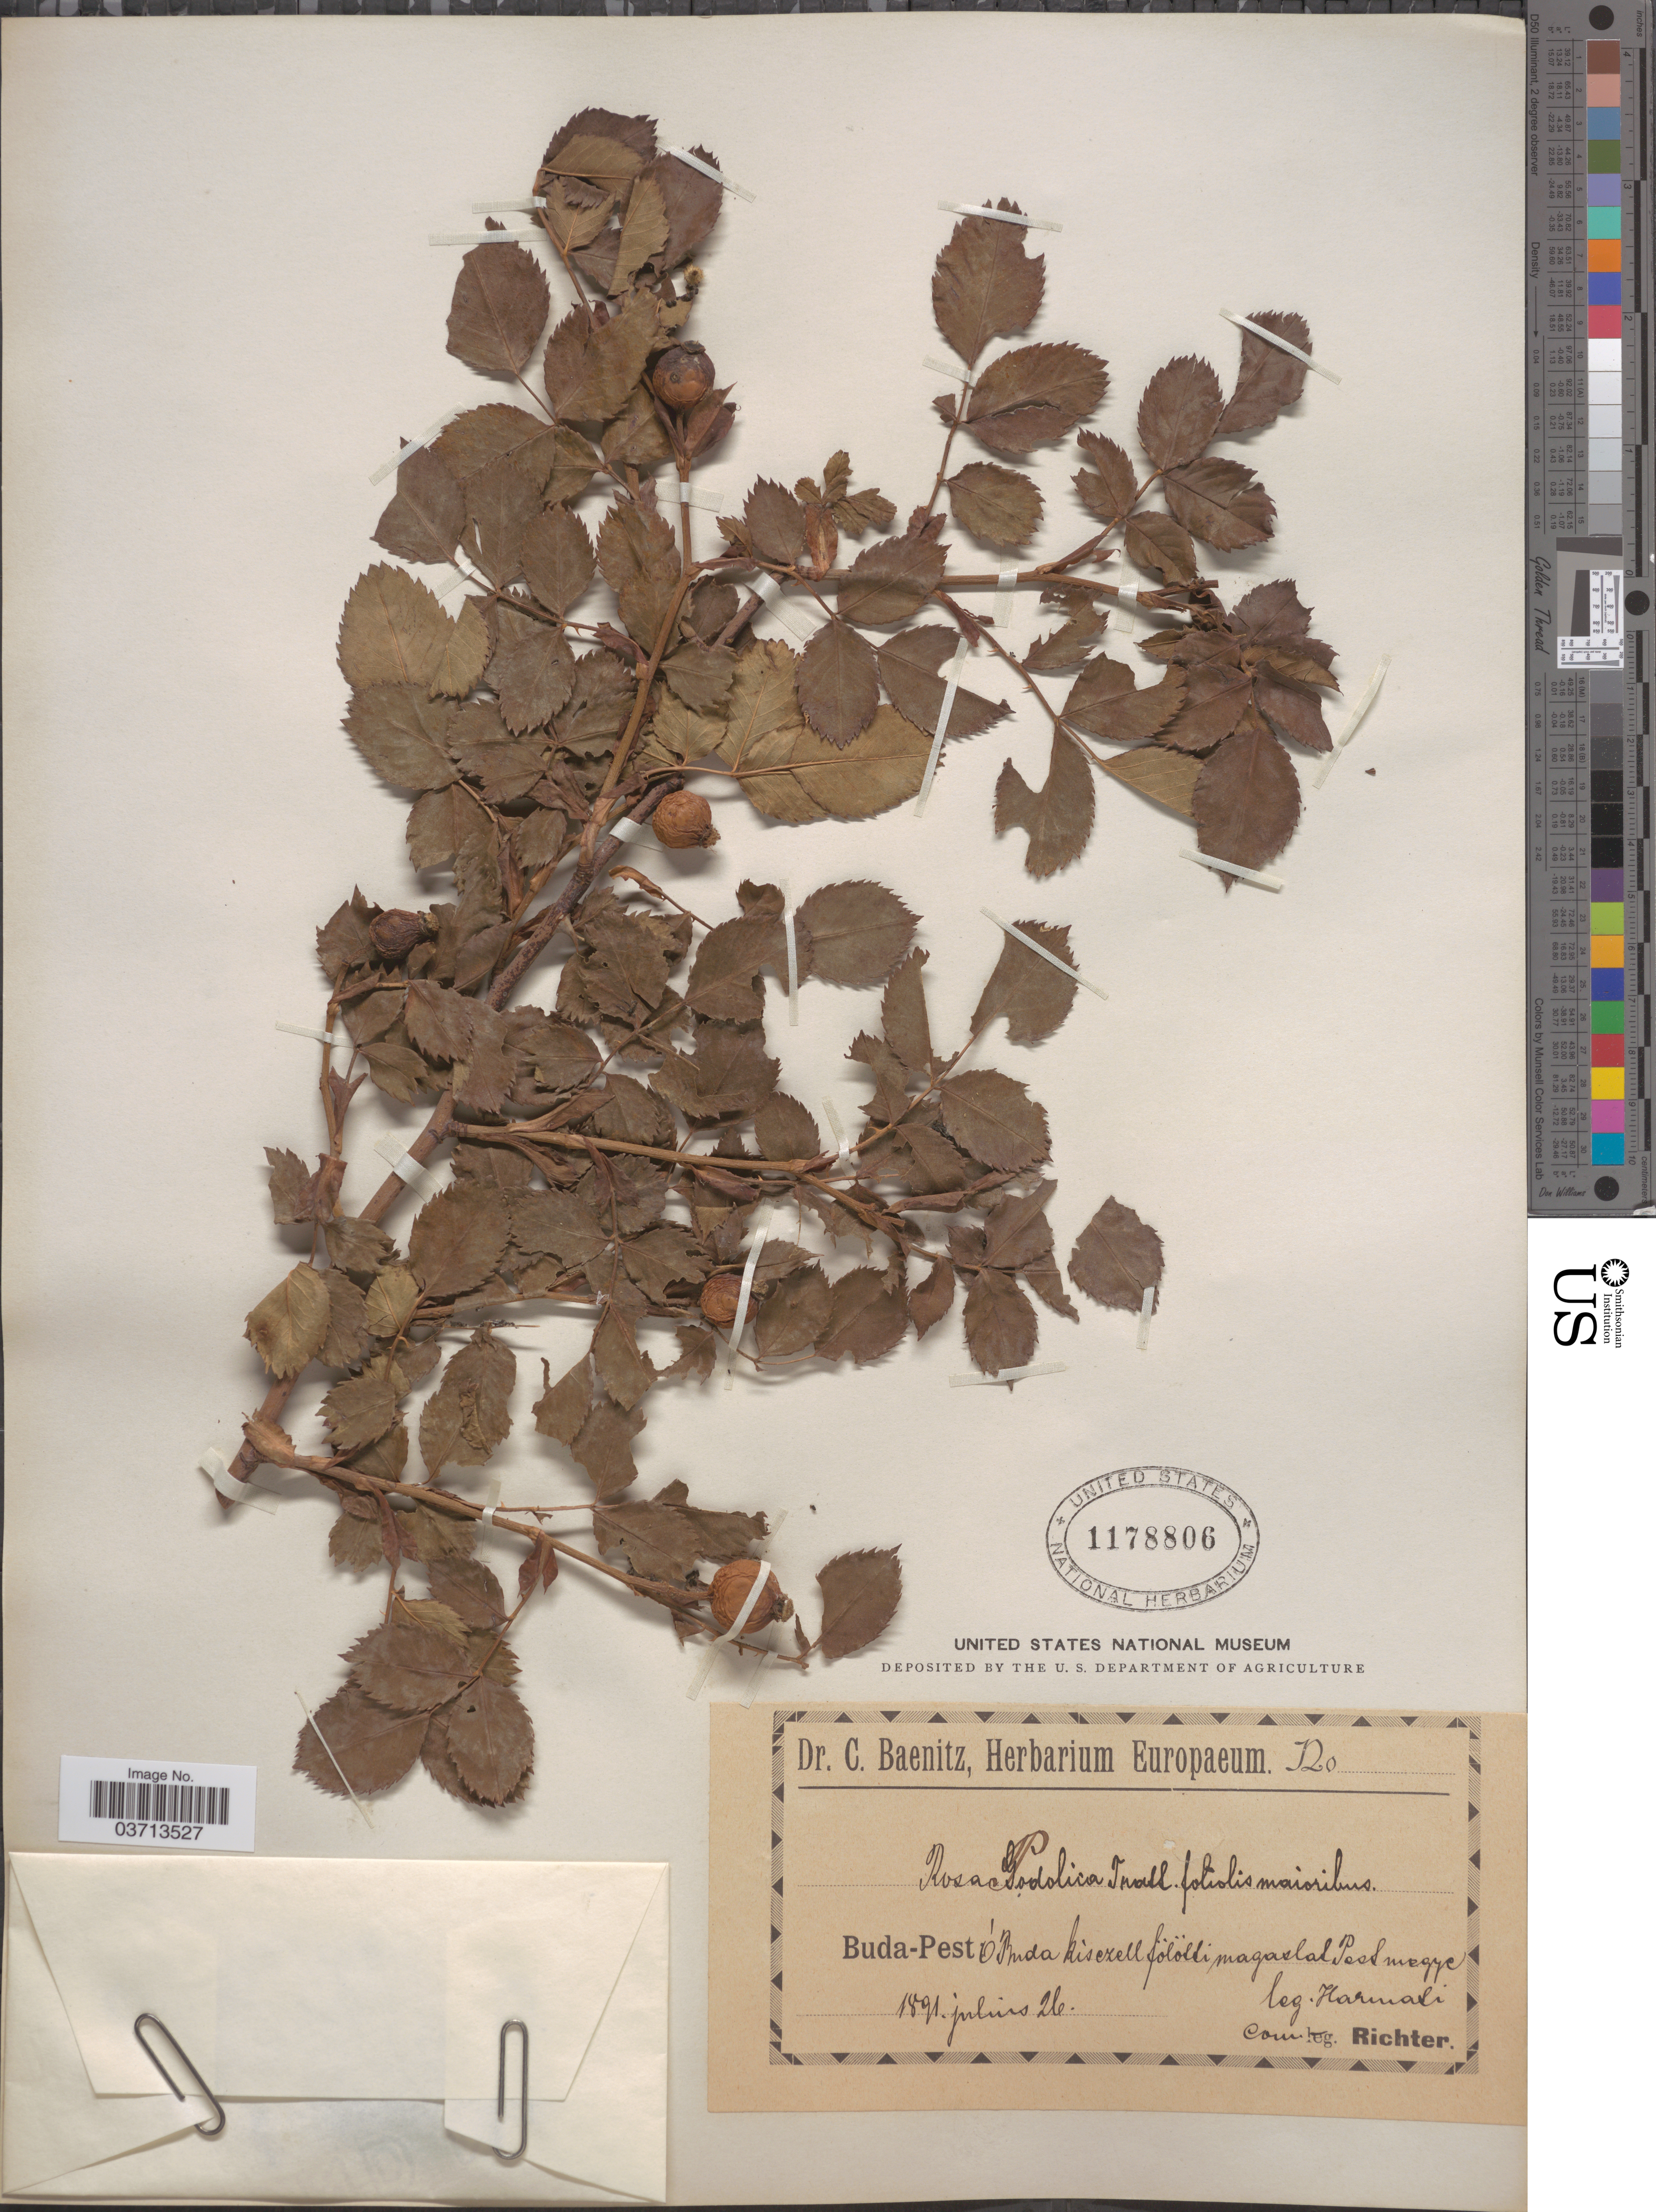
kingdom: Plantae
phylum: Tracheophyta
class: Magnoliopsida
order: Rosales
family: Rosaceae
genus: Rosa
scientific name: Rosa podolica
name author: Tratt.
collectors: -. Harmadi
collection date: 1891-07-26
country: Hungary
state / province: Budapest, Capital District of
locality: Buda-Pest: Ó Ruda kisezell fölötti magaslal Pest megye.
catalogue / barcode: US 1178806